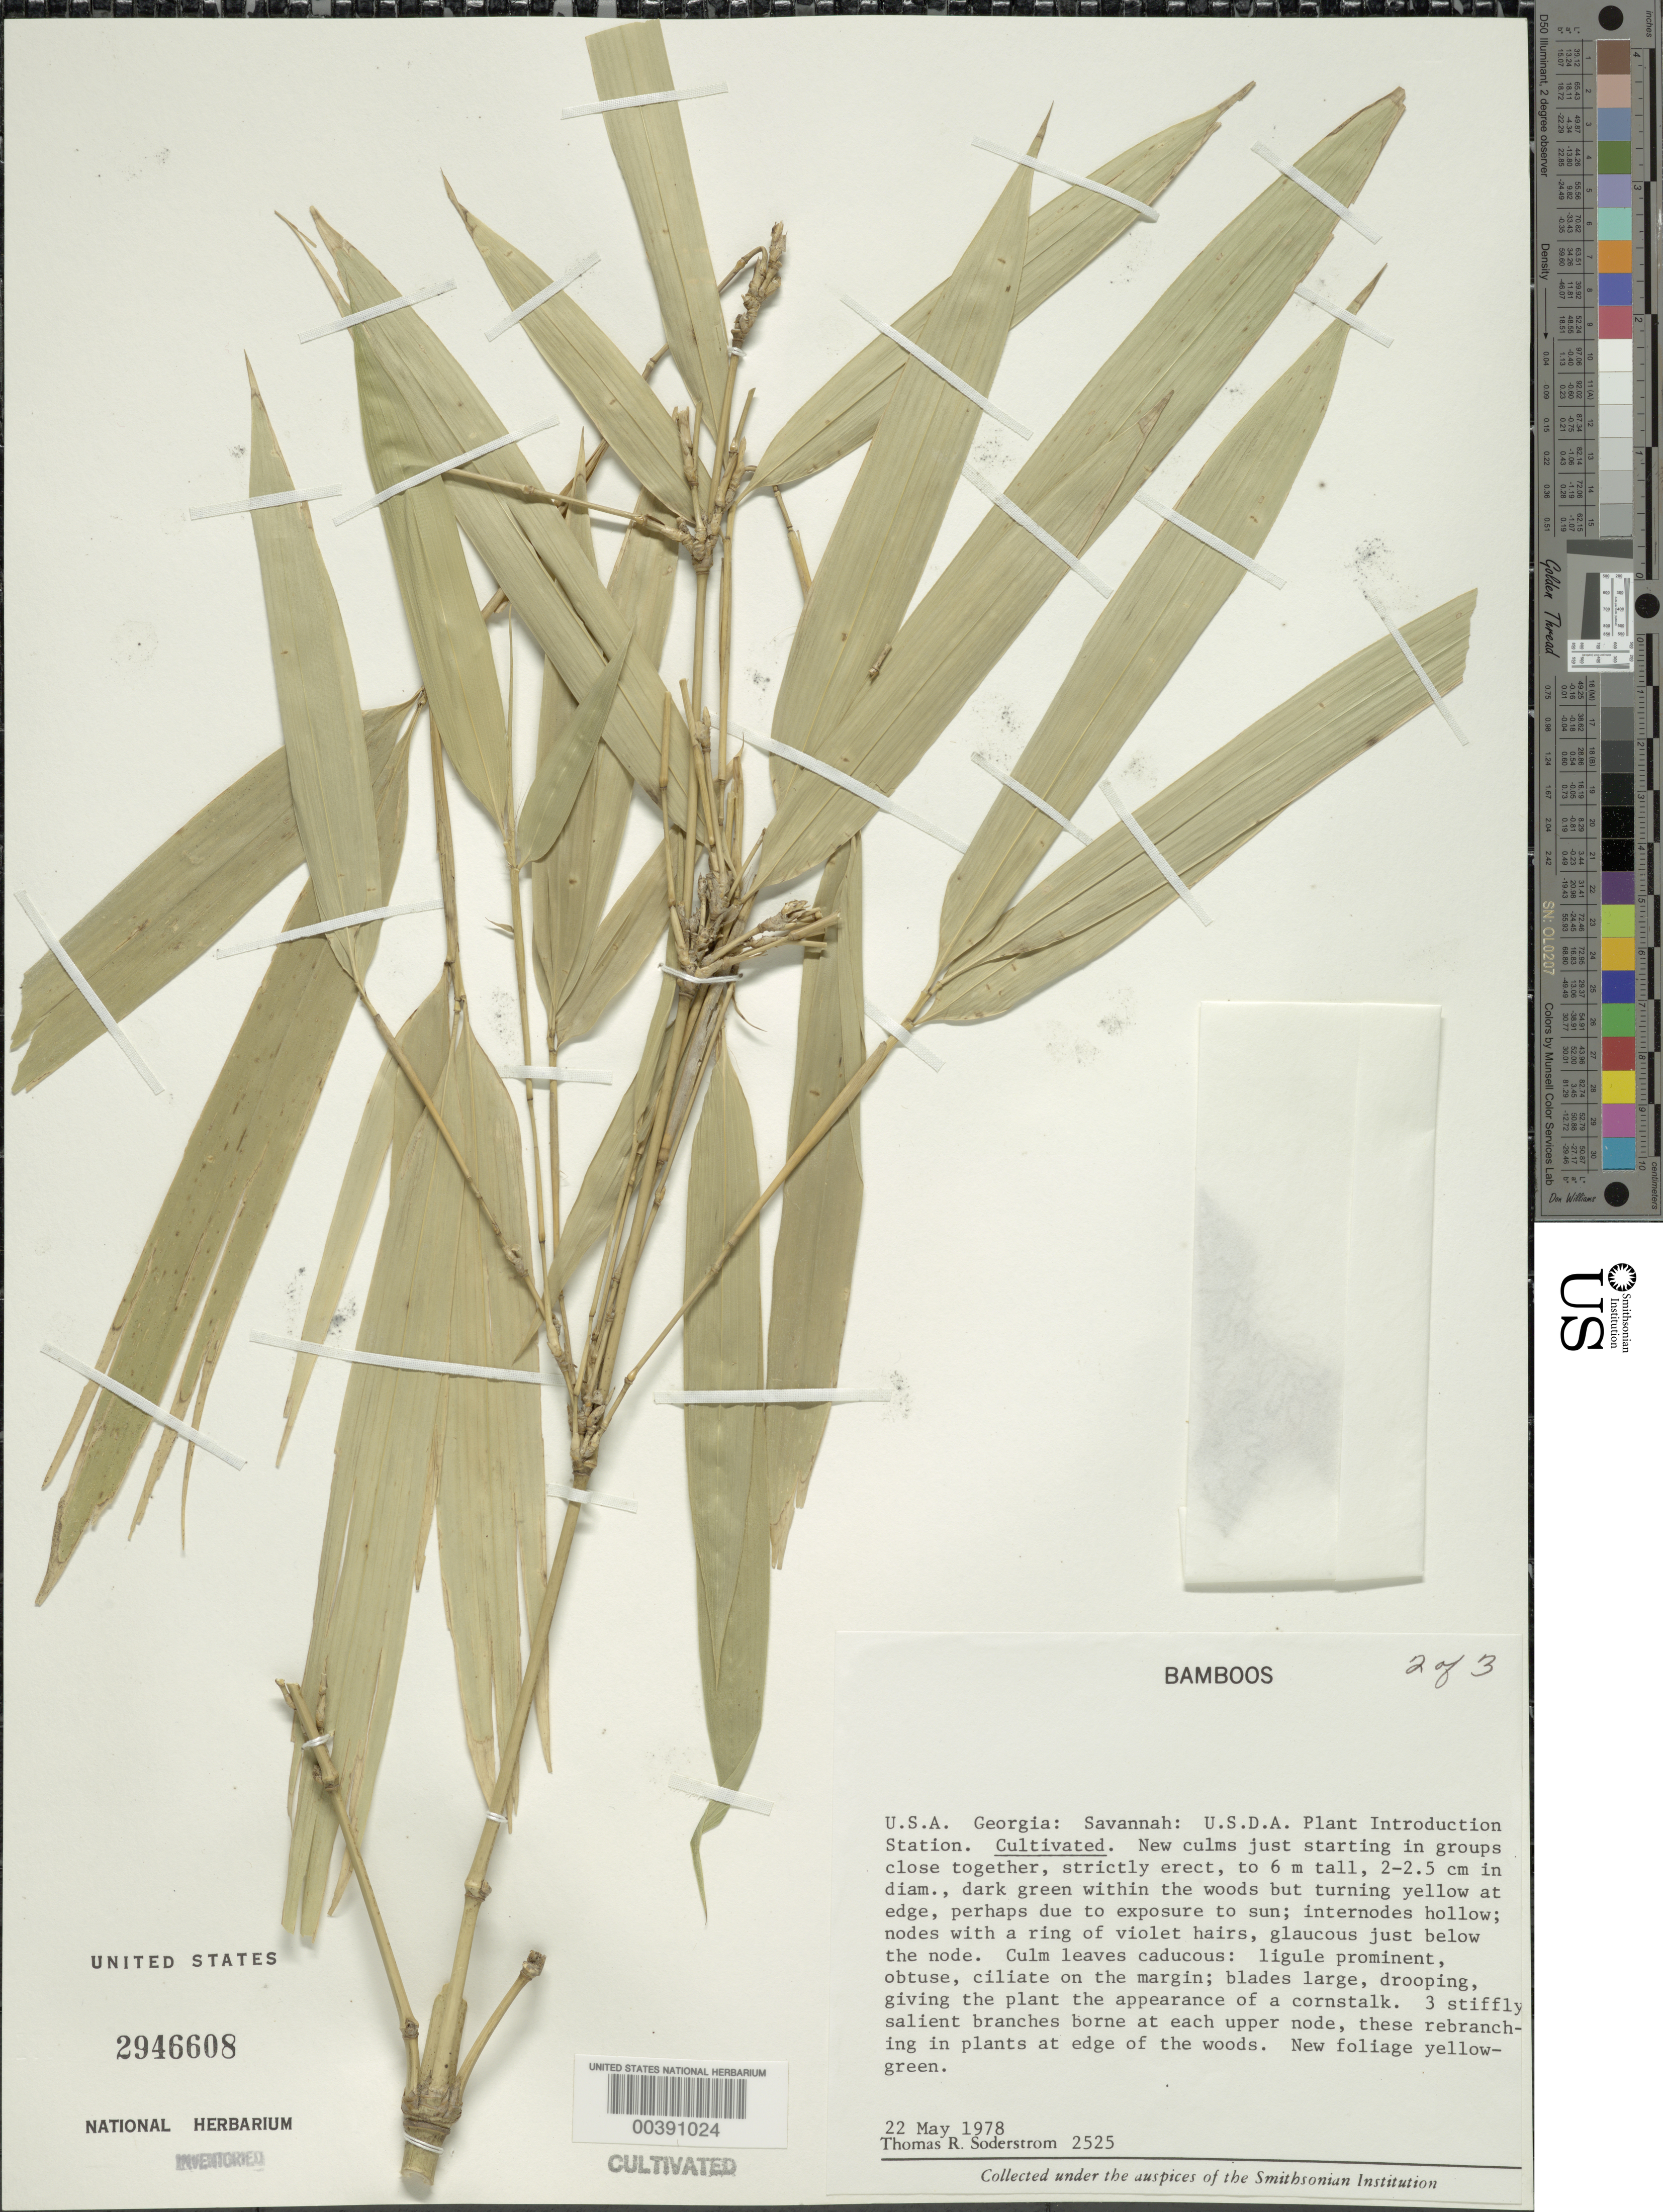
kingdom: Plantae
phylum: Tracheophyta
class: Liliopsida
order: Poales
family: Poaceae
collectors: T. R. Soderstrom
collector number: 2525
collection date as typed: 22 May 1978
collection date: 1978-05-22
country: United States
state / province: Georgia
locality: Savannah, usda pi stat.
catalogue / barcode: US 2946608